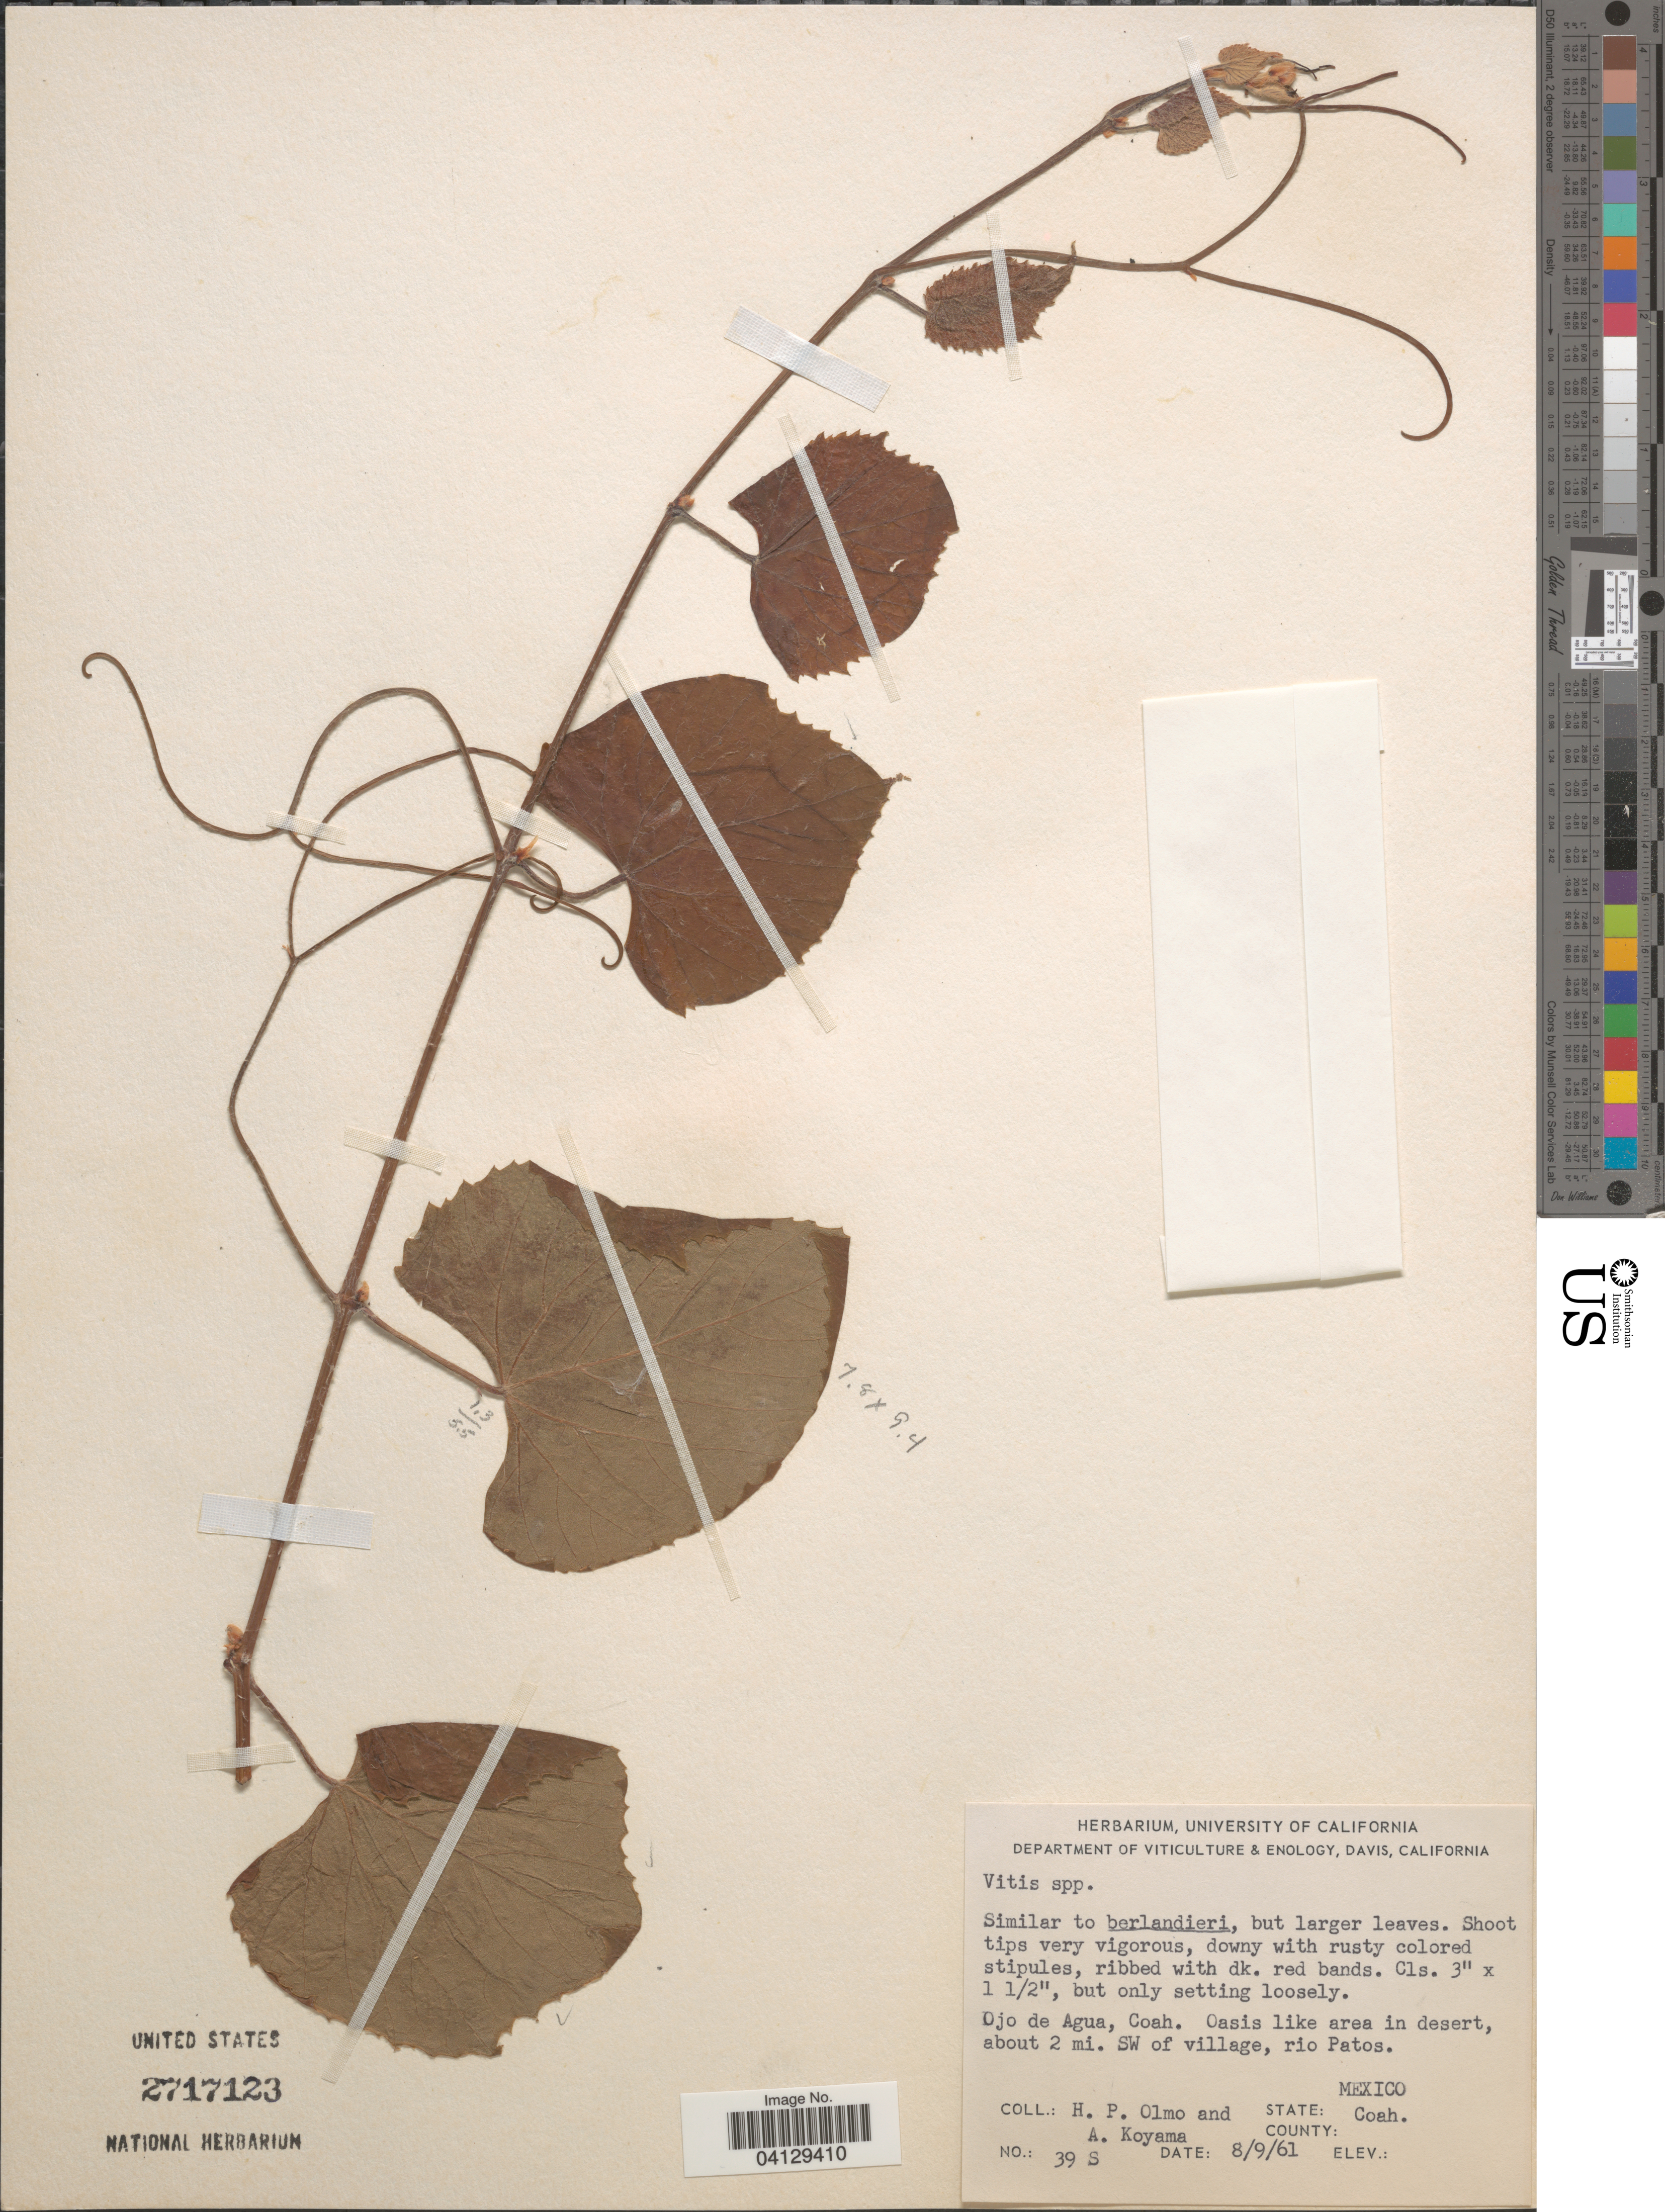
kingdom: Plantae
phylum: Tracheophyta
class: Magnoliopsida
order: Vitales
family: Vitaceae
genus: Vitis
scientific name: Vitis sp.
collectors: H. Olmo & A. Koyama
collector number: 39S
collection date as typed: Transcribed d/m/y: 9/8/61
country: Mexico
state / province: Coahuila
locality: Ojo de Agua. Oasis like area in desert, about 2 mi. SW of village, rio Patos.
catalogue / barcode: US 2717123